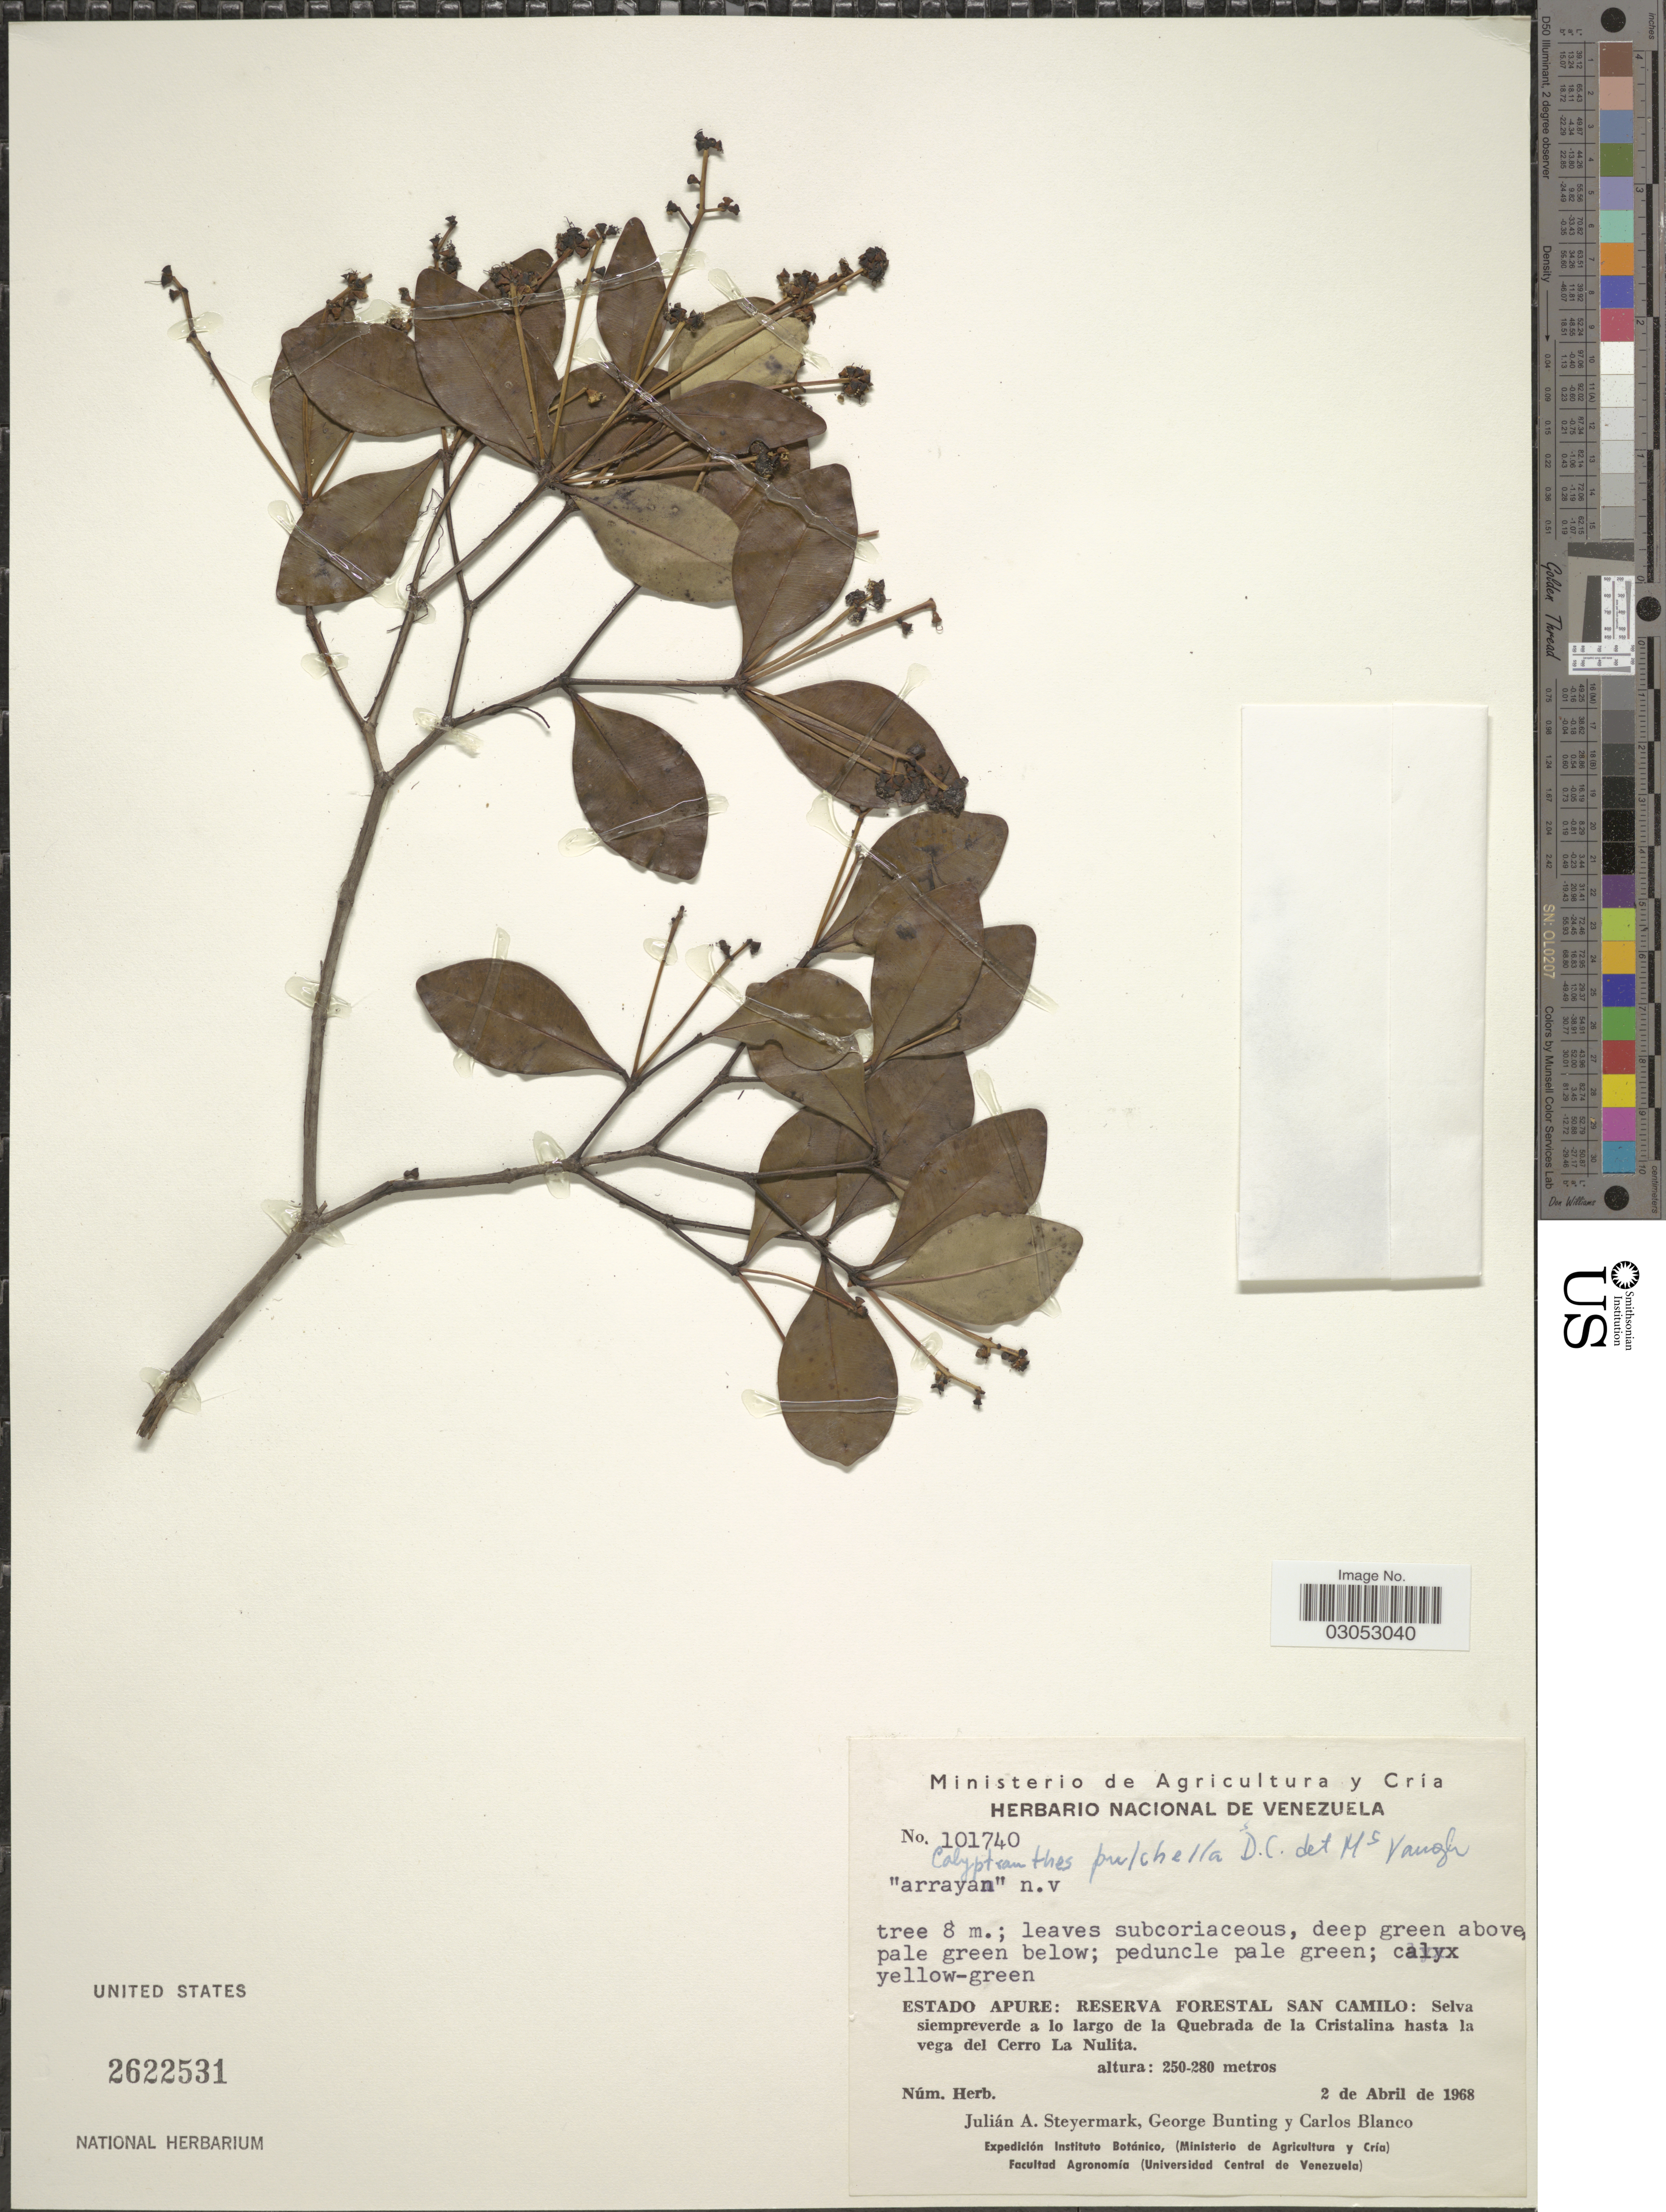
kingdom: Plantae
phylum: Tracheophyta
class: Magnoliopsida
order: Myrtales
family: Myrtaceae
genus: Myrcia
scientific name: Myrcia pulchella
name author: (DC.) A.R. Lourenço & E. Lucas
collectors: J. Steyermark, G. S. Bunting & C. Blanco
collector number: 101740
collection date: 1968-04-02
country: Venezuela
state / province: Apure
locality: Reserva Forestal San Camilo: Selva siempreverde a lo largo de la Quebrada de la Cristalina hasta la vega del Cerro La Nulita.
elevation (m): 250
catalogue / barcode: US 2622531